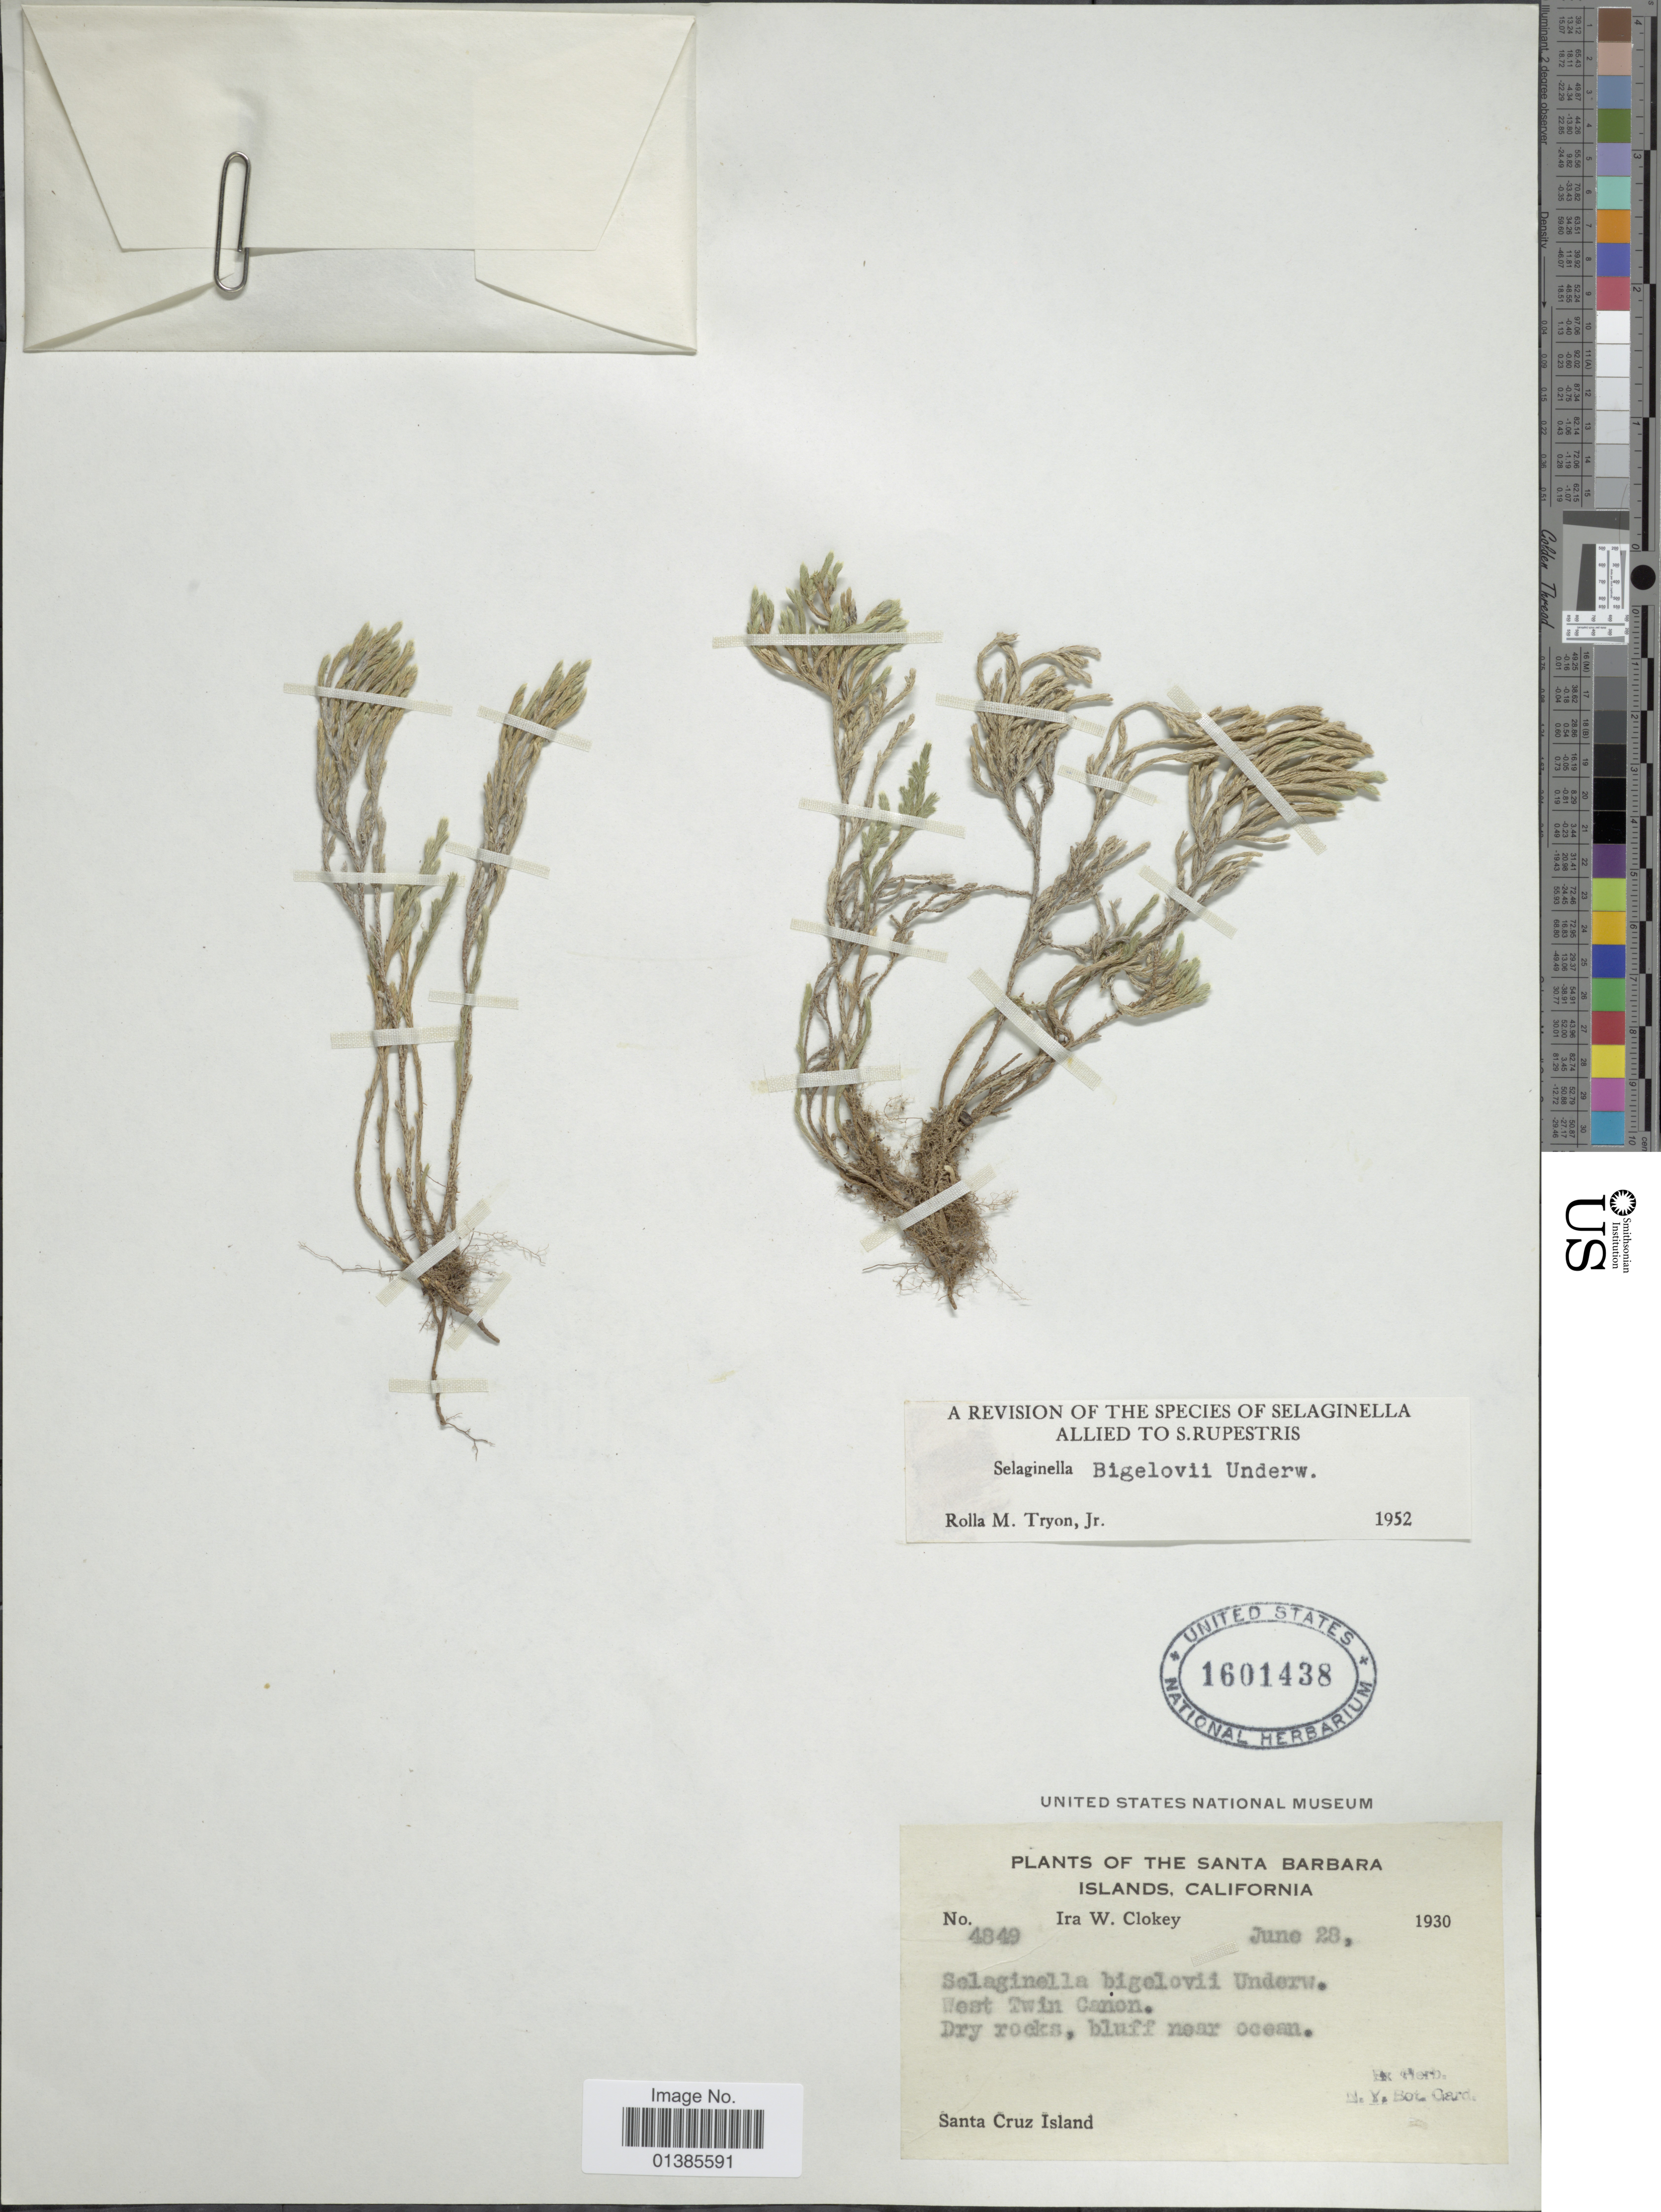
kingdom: Plantae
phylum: Tracheophyta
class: Lycopodiopsida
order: Selaginellales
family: Selaginellaceae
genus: Selaginella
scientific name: Selaginella bigelovii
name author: Underw.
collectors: I. W. Clokey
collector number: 4849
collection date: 1930-06-28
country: United States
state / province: California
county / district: Santa Barbara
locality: Santa Barbara Islands. West Twin Canon. Santa Cruz Island.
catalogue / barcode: US 1601438